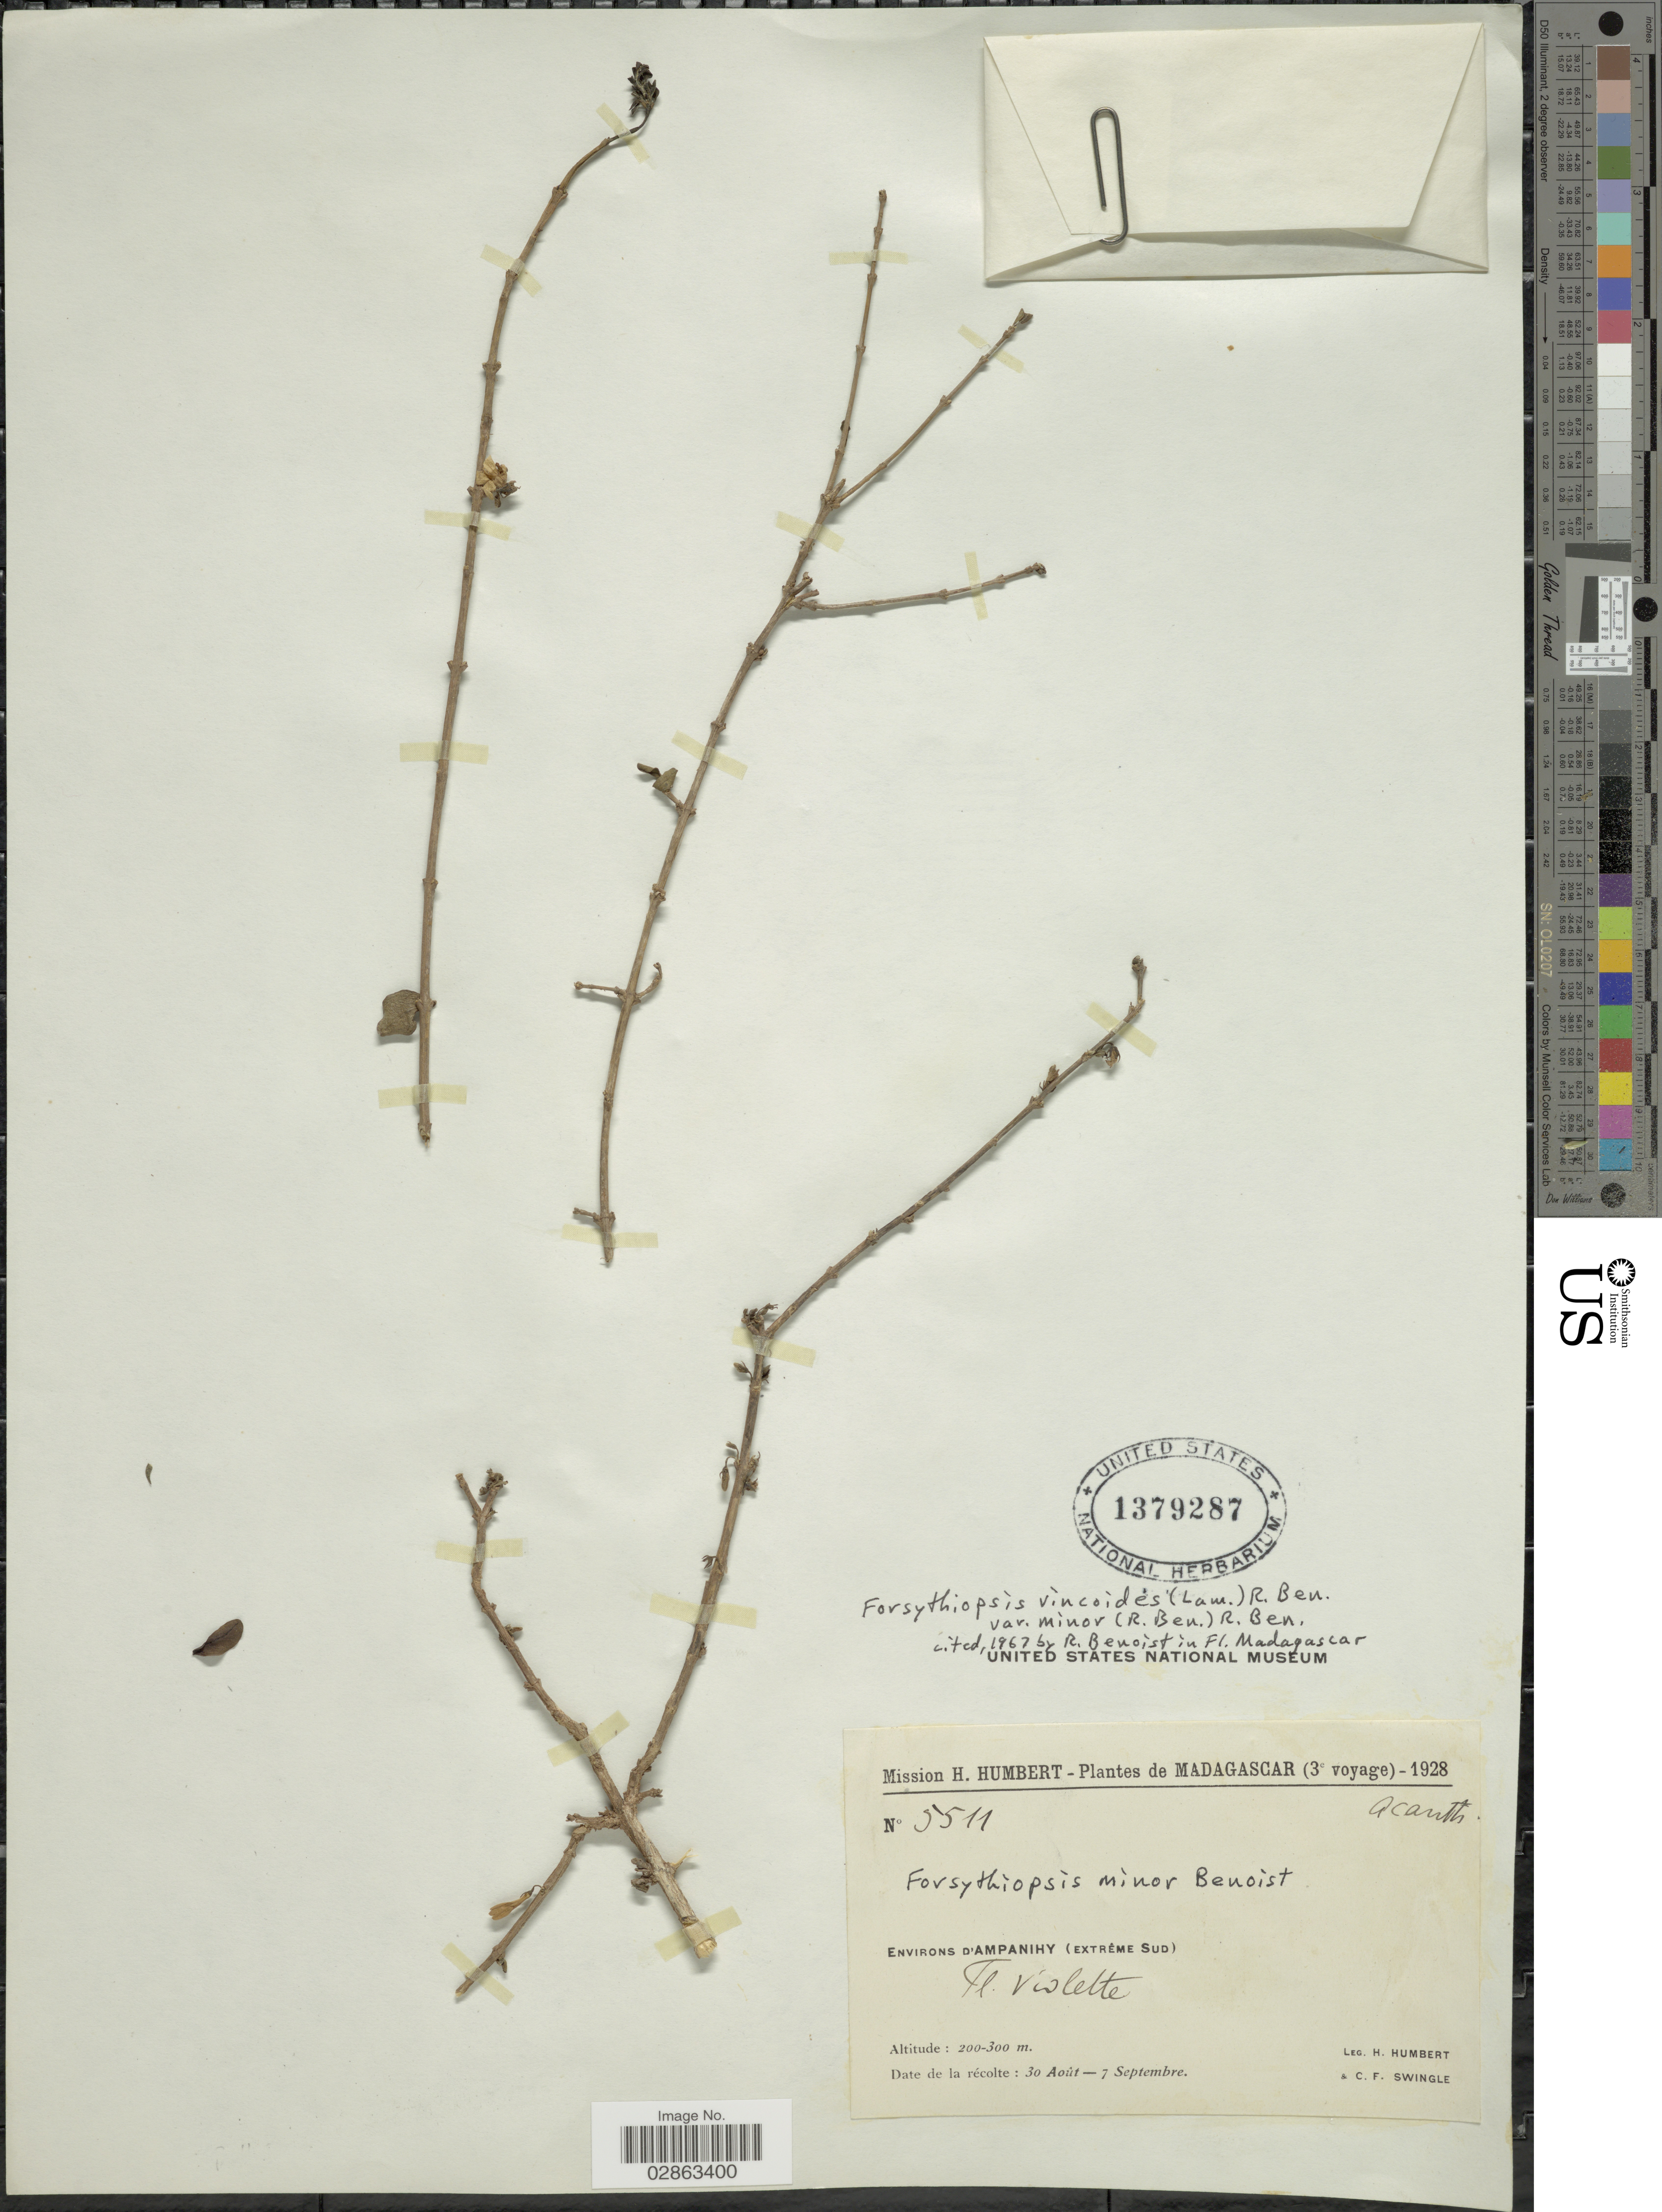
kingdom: Plantae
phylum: Tracheophyta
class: Magnoliopsida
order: Lamiales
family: Acanthaceae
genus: Forsythiopsis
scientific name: Forsythiopsis vincoides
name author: (Lam.) Benoist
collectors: H. Humbert & C. Swingle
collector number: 5511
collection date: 1928-08-03/1928-09-07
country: Madagascar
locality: Environs d'Ampanihy (Extrême Sud).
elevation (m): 200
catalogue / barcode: US 1379287